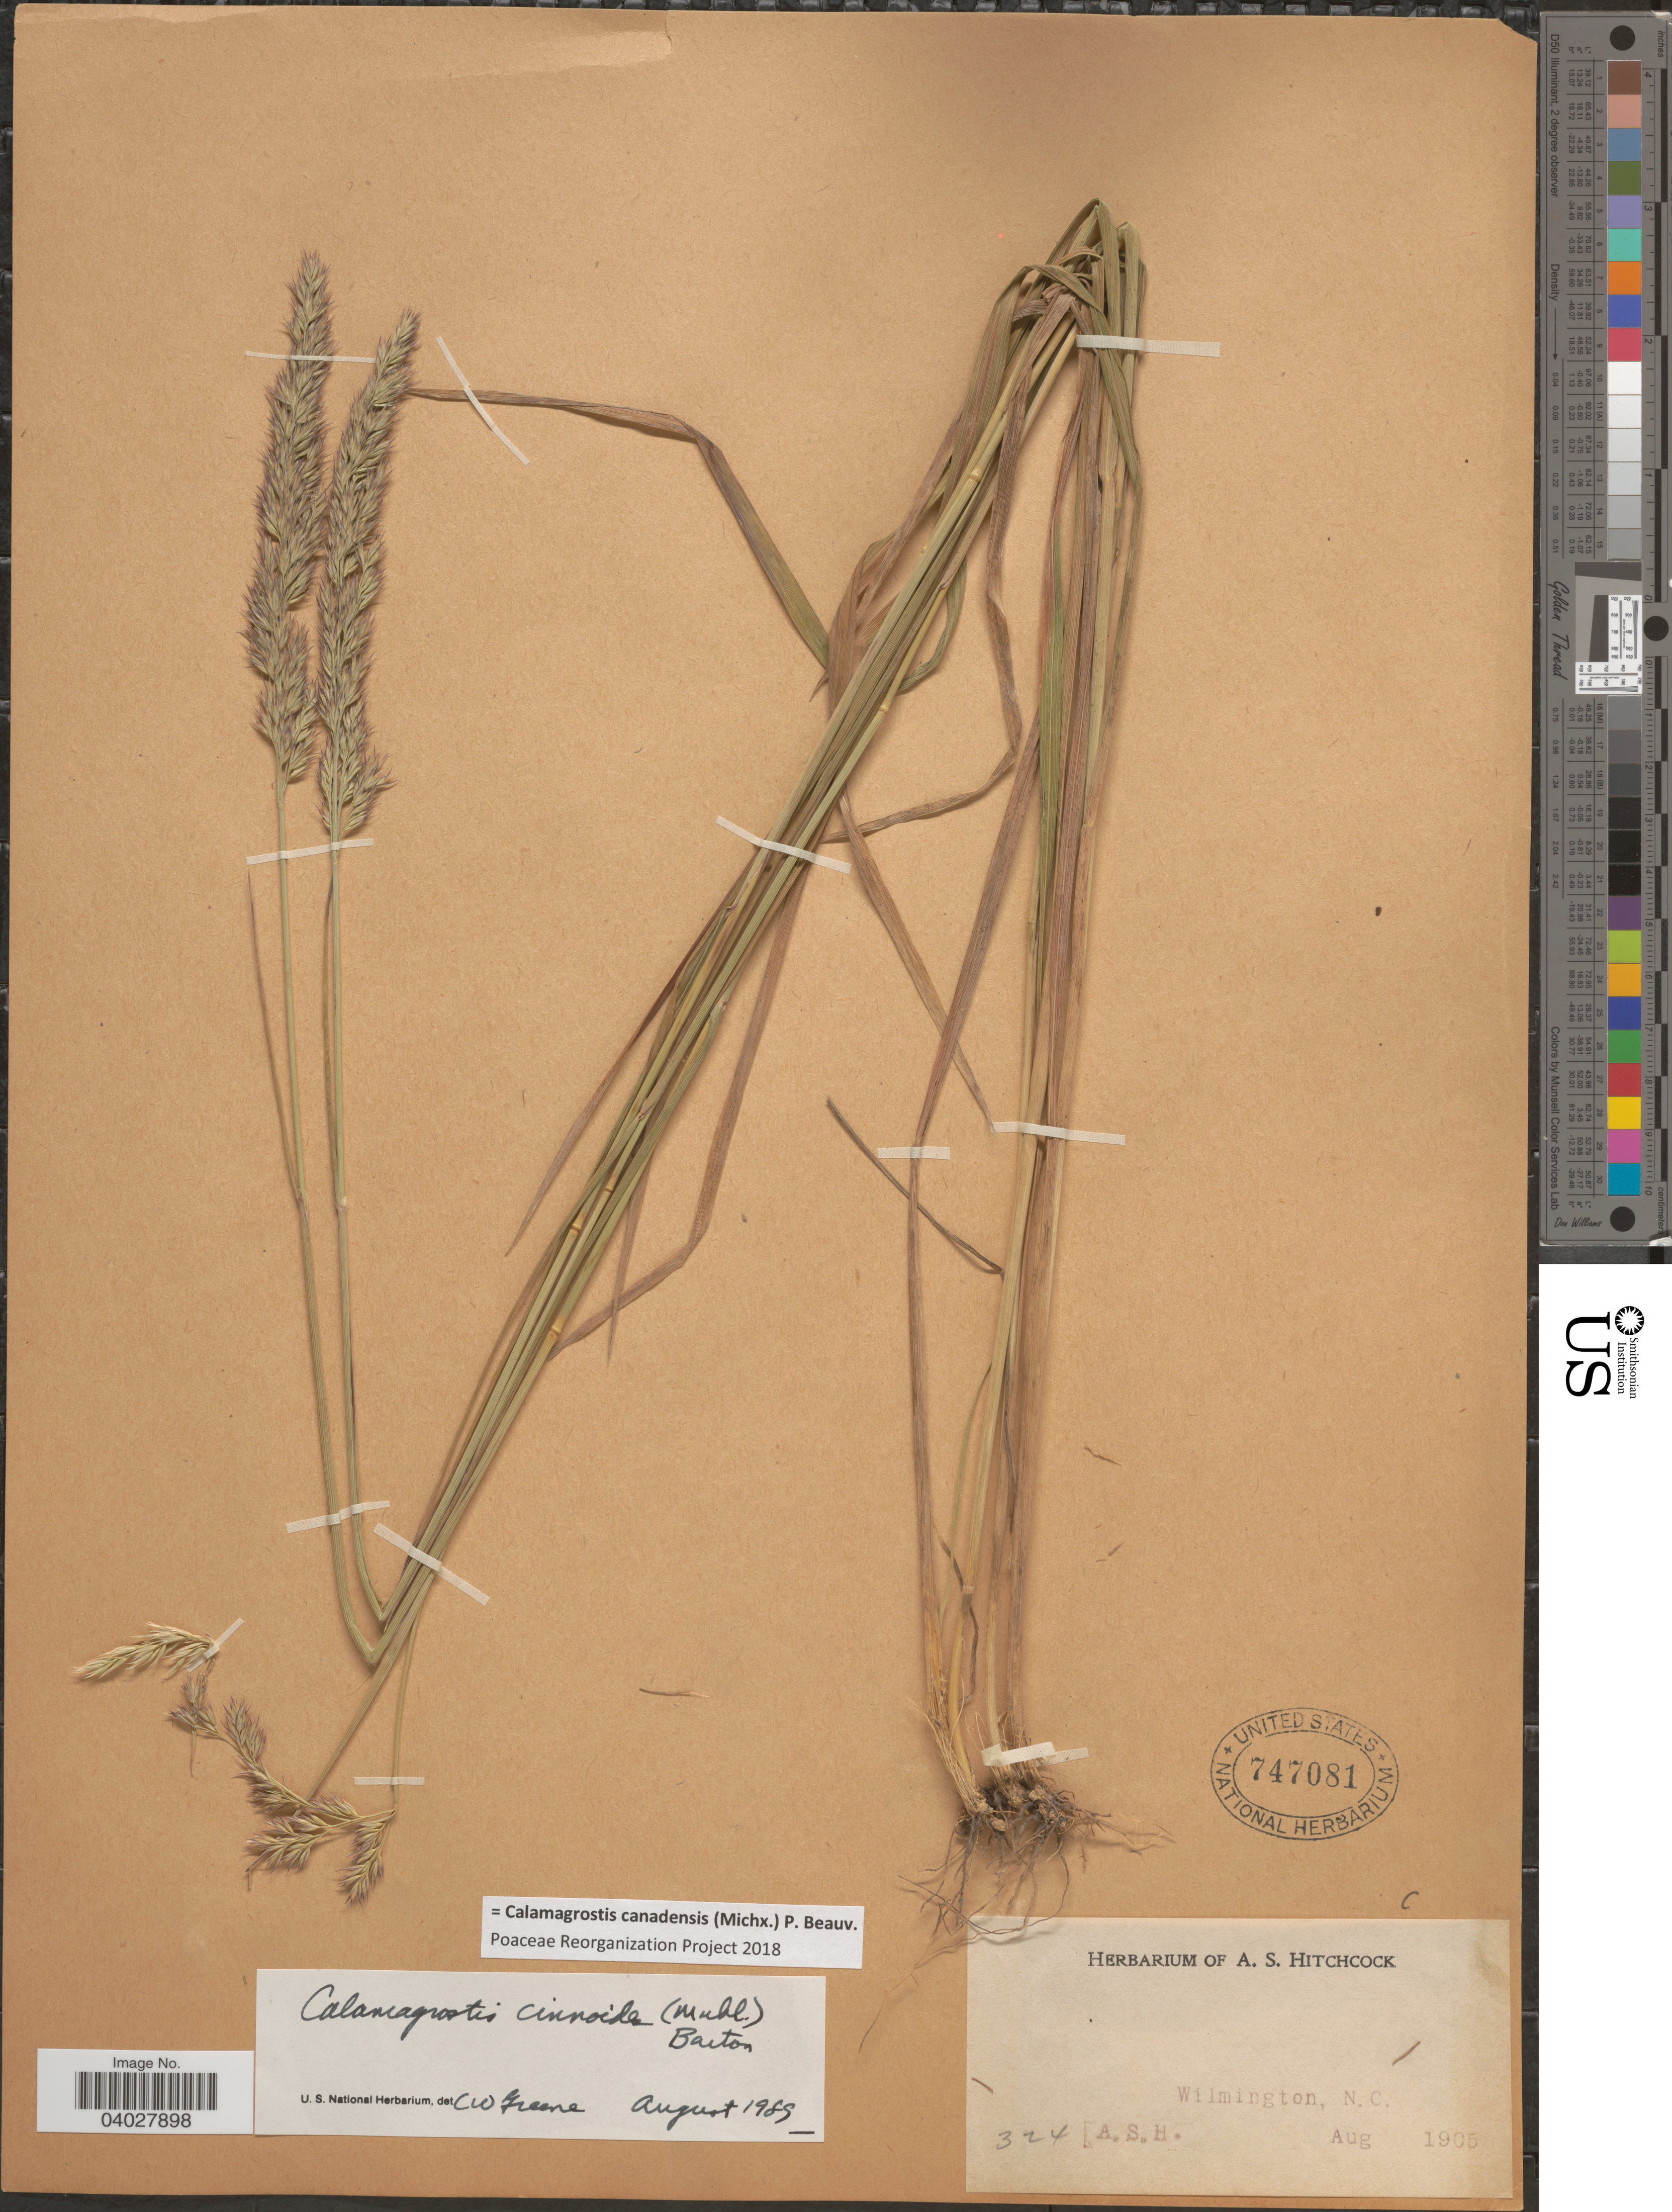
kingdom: Plantae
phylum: Tracheophyta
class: Liliopsida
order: Poales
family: Poaceae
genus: Calamagrostis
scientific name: Calamagrostis canadensis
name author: (Michx.) P. Beauv.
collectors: A. S. Hitchcock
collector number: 324*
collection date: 1905-08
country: United States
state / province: North Carolina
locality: Wilmington.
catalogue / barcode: US 747081